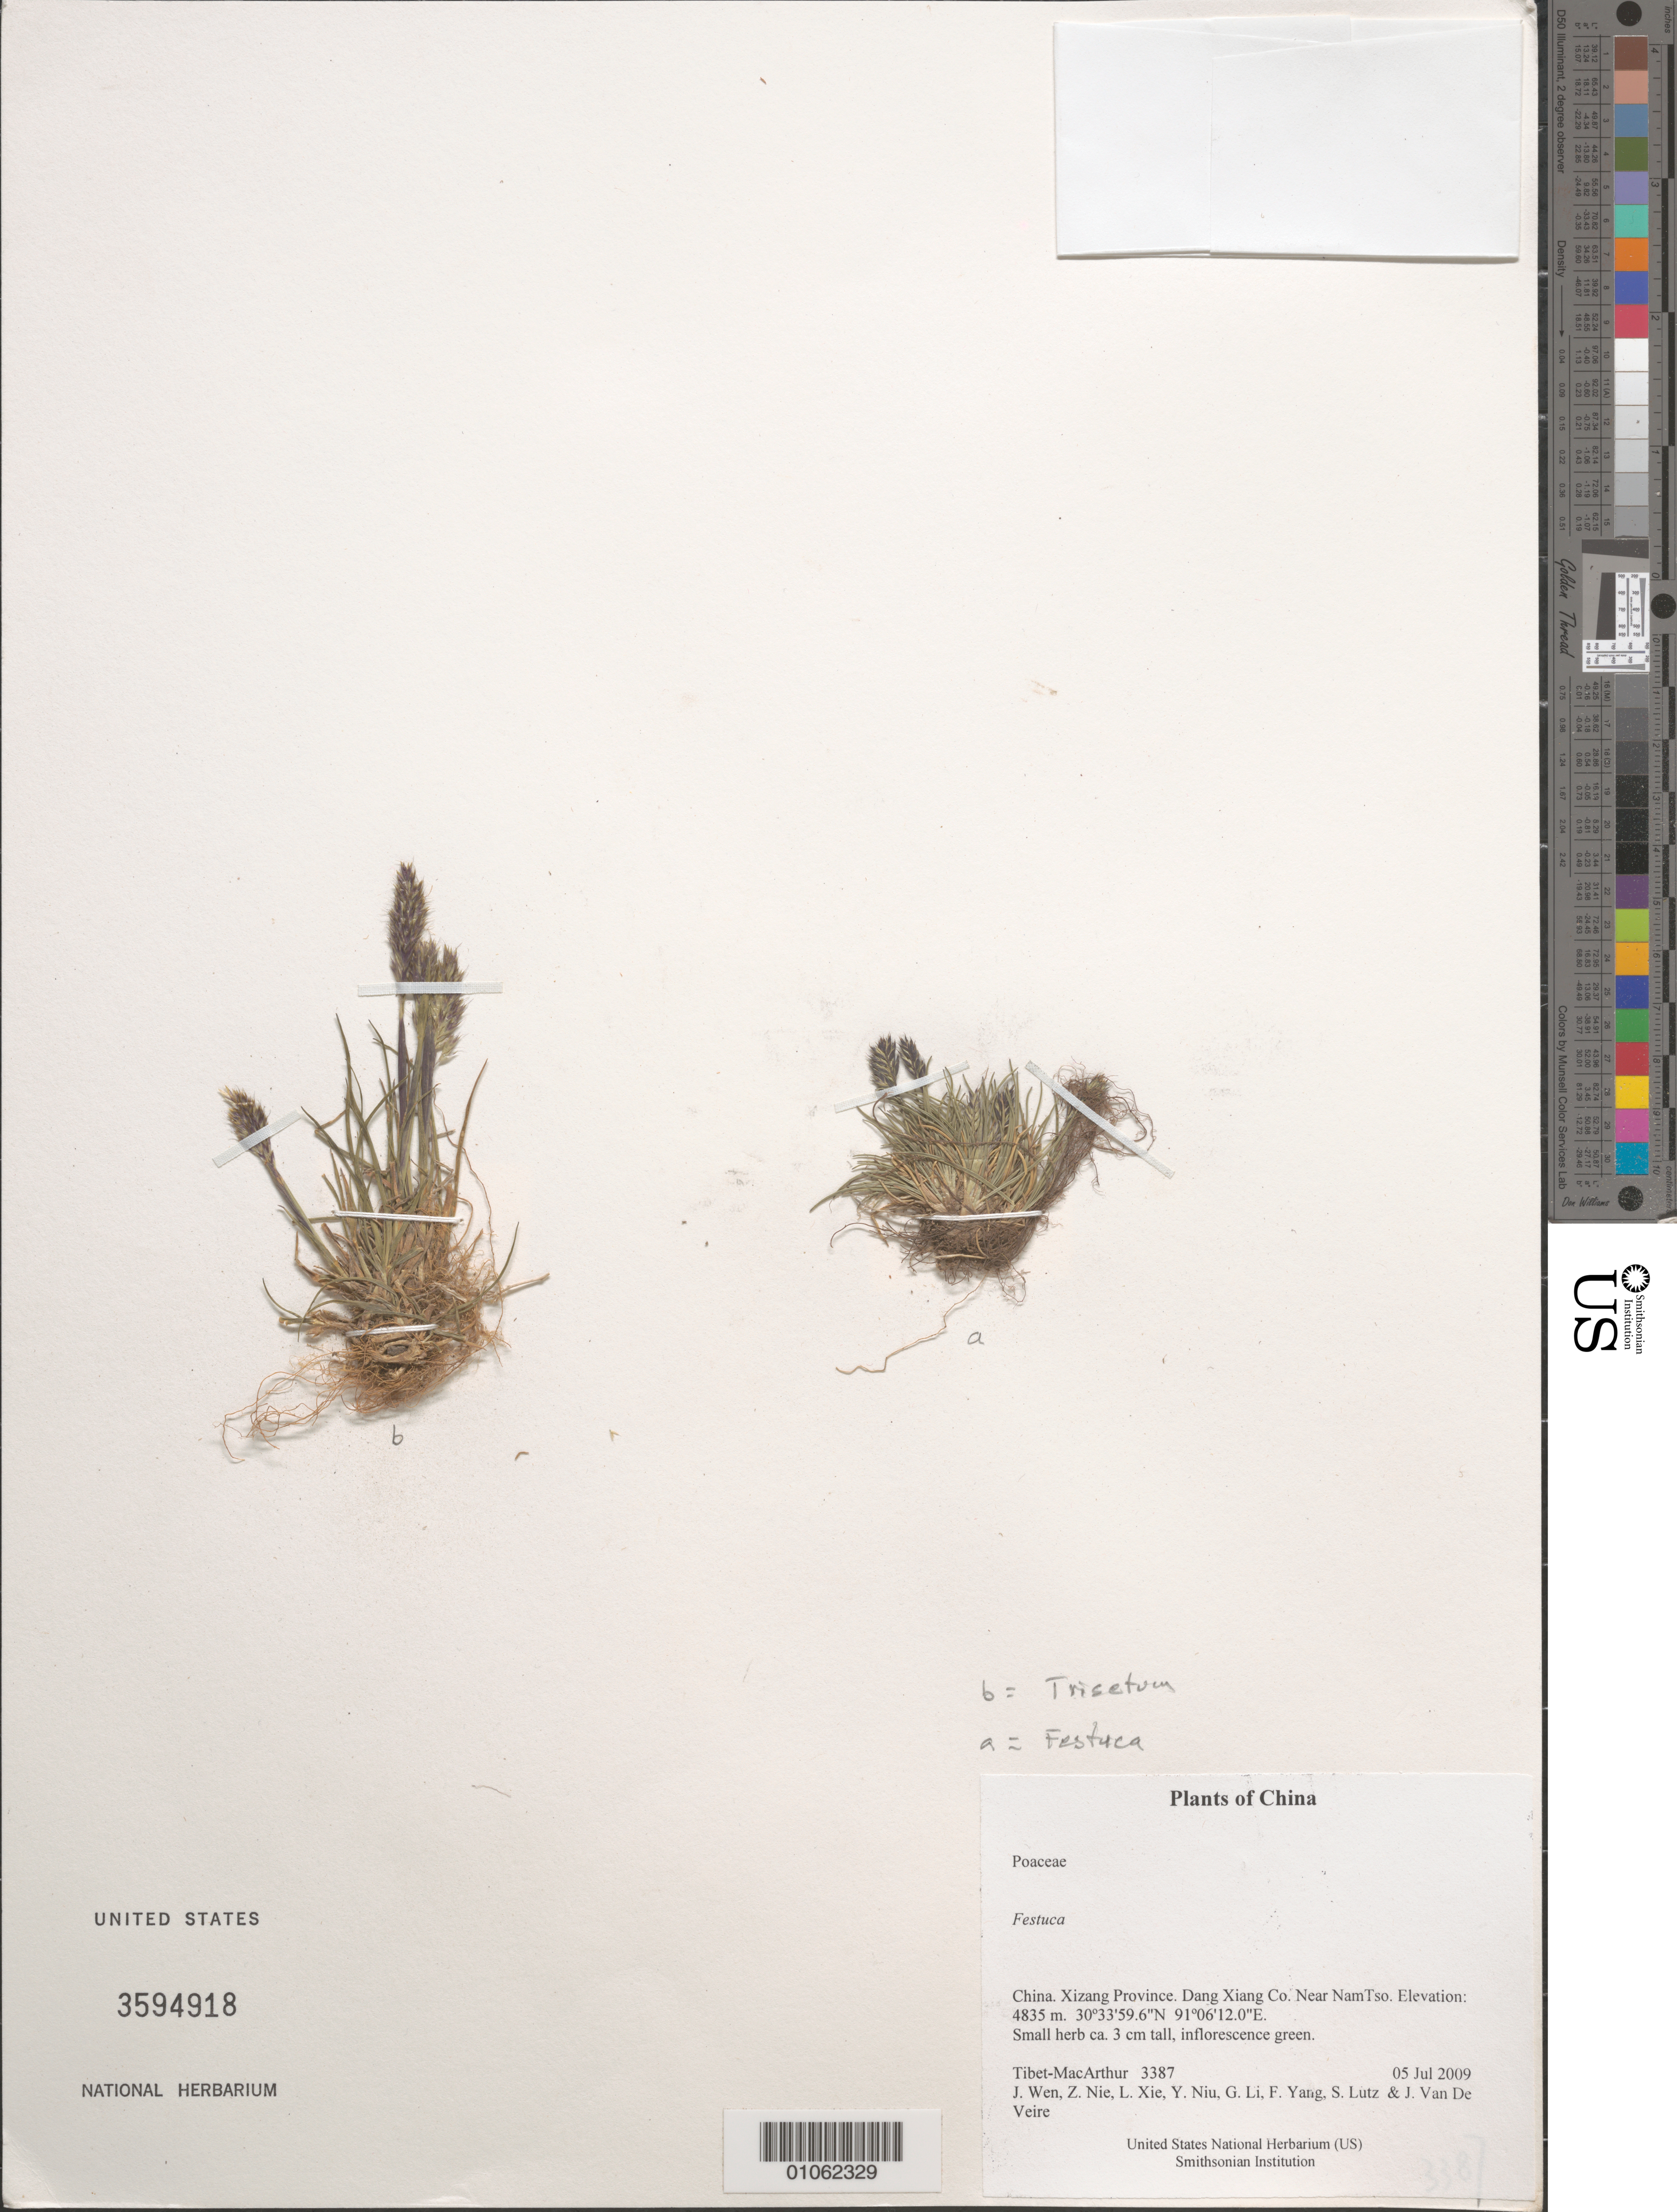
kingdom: Plantae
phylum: Tracheophyta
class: Liliopsida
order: Poales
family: Poaceae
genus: Festuca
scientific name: Festuca sp.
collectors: Tibet-MacArthur, J. Wen, Z. Nie, L. Xie, Y. Niu, G. Li, F. Yang, S. Lutz & J. Van De Veire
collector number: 3387-a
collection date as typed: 05 Jul 2009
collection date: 2009-07-05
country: China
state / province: Xizang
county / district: Dang Xiang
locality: Near NamTso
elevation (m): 4835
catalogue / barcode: US 3594918